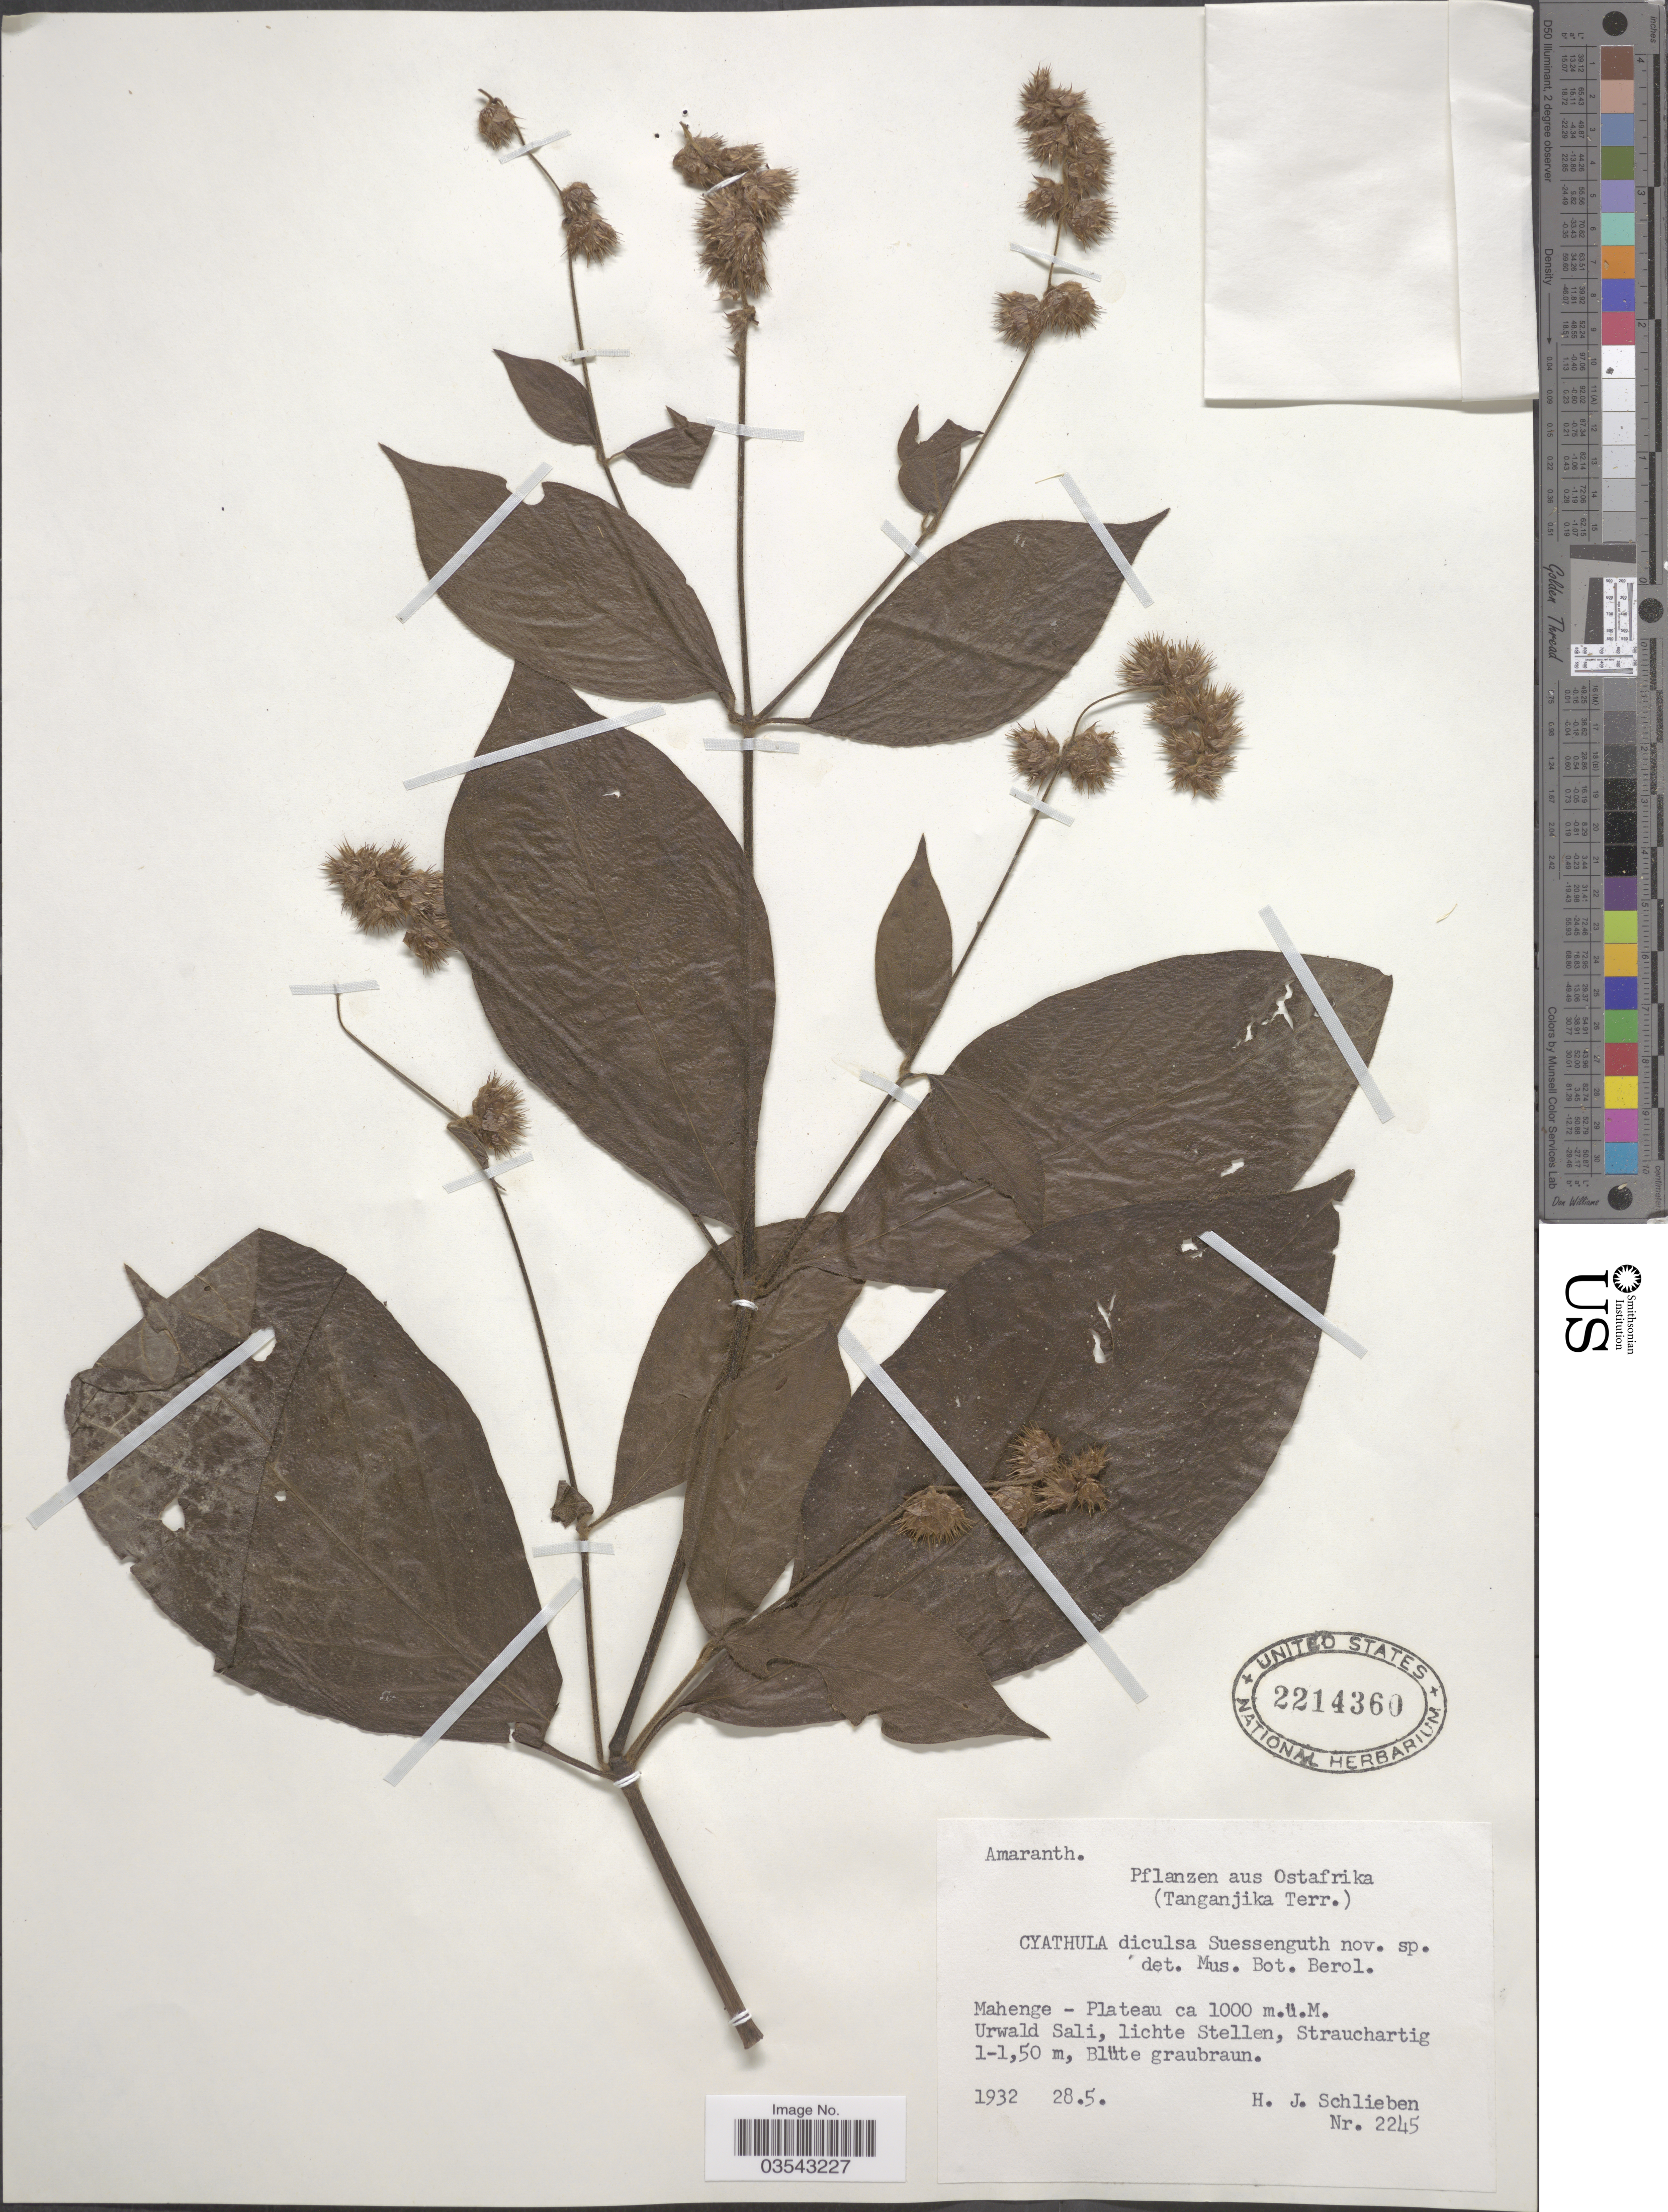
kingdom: Plantae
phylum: Tracheophyta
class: Magnoliopsida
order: Caryophyllales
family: Amaranthaceae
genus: Cyathula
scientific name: Cyathula divulsa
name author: Suess.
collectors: H. J. Schlieben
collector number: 2245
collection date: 1932-05-28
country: Tanzania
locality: Ostafrika (Tanganjika Terr.). Mahenge.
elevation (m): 1000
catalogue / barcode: US 2214360